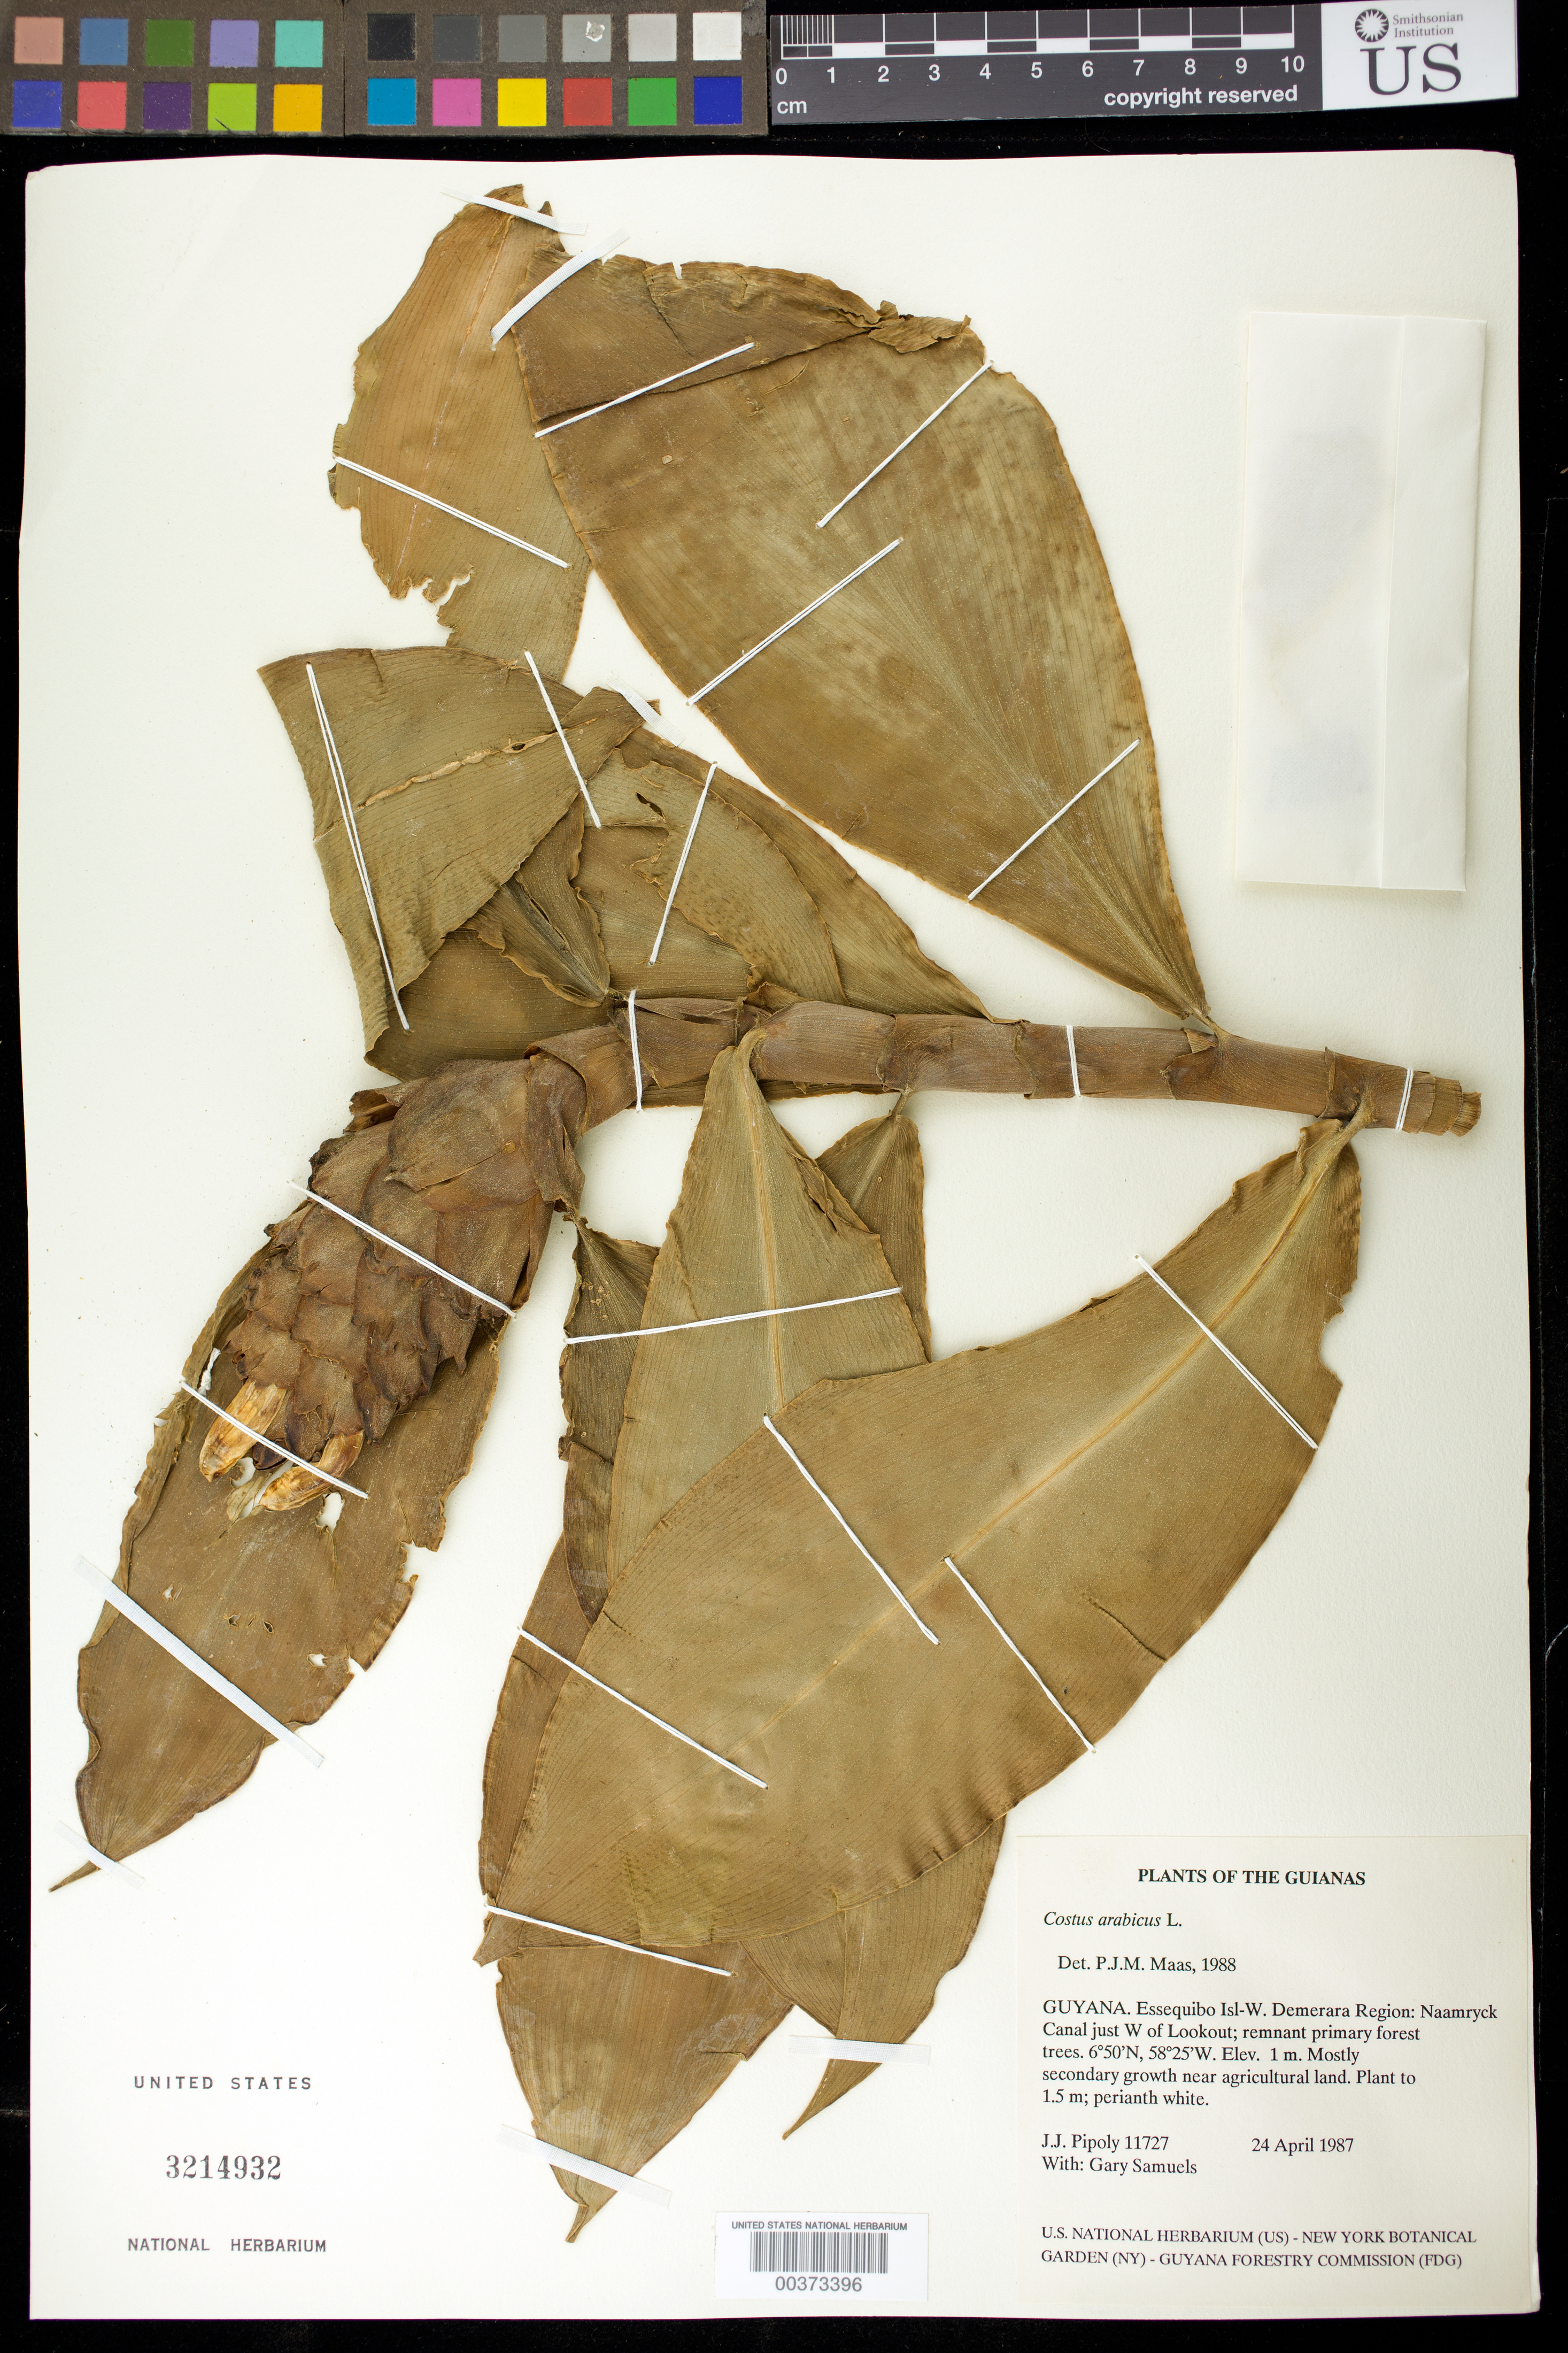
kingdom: Plantae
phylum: Tracheophyta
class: Liliopsida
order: Zingiberales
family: Costaceae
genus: Costus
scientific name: Costus arabicus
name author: L.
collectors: J. J. Pipoly & G. Samuels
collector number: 11727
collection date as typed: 24 Apr 1987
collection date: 1987-04-24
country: Guyana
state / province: Essequibo Isl-W. Demerara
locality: Naamryck canal just w of lookout; near agicultural land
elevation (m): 1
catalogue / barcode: US 3214932